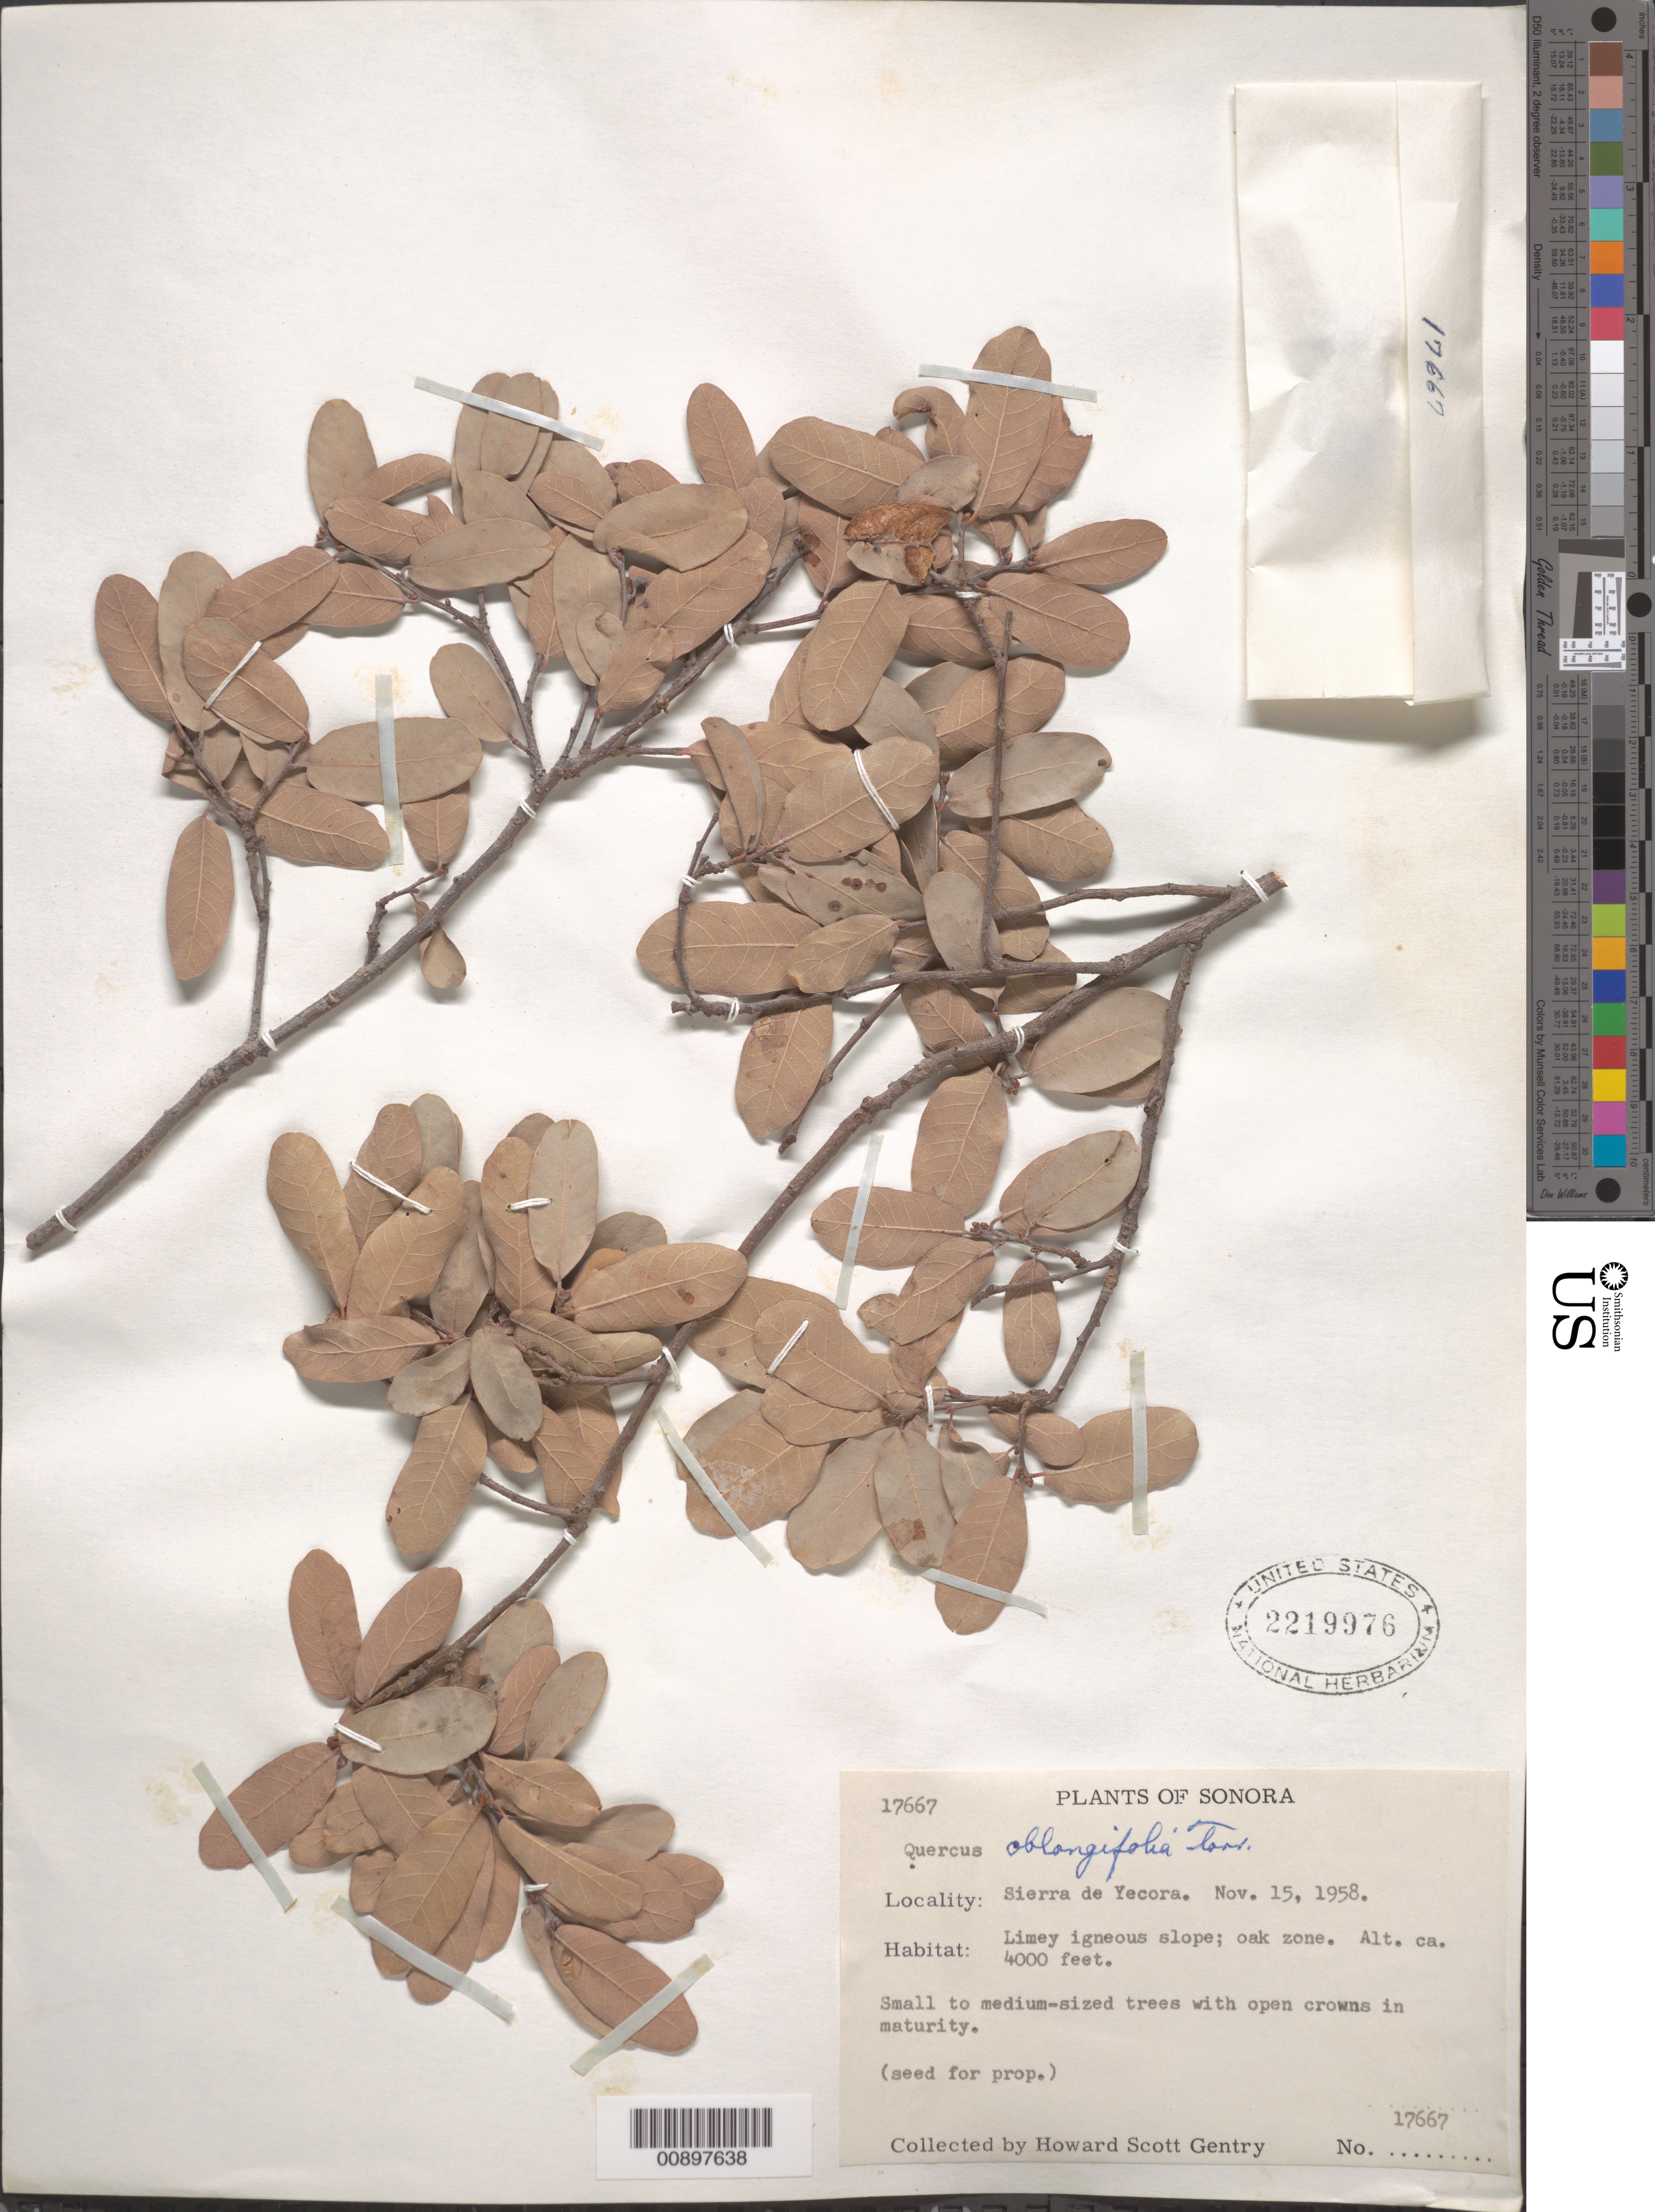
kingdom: Plantae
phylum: Tracheophyta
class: Magnoliopsida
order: Fagales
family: Fagaceae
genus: Quercus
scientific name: Quercus oblongifolia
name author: Torr.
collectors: H. S. Gentry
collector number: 17667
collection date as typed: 15 Nov 1958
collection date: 1958-11-15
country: Mexico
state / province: Sonora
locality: Sierra de Yecora.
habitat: Limey igneous slope; oak zone.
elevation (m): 1219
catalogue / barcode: US 2219976